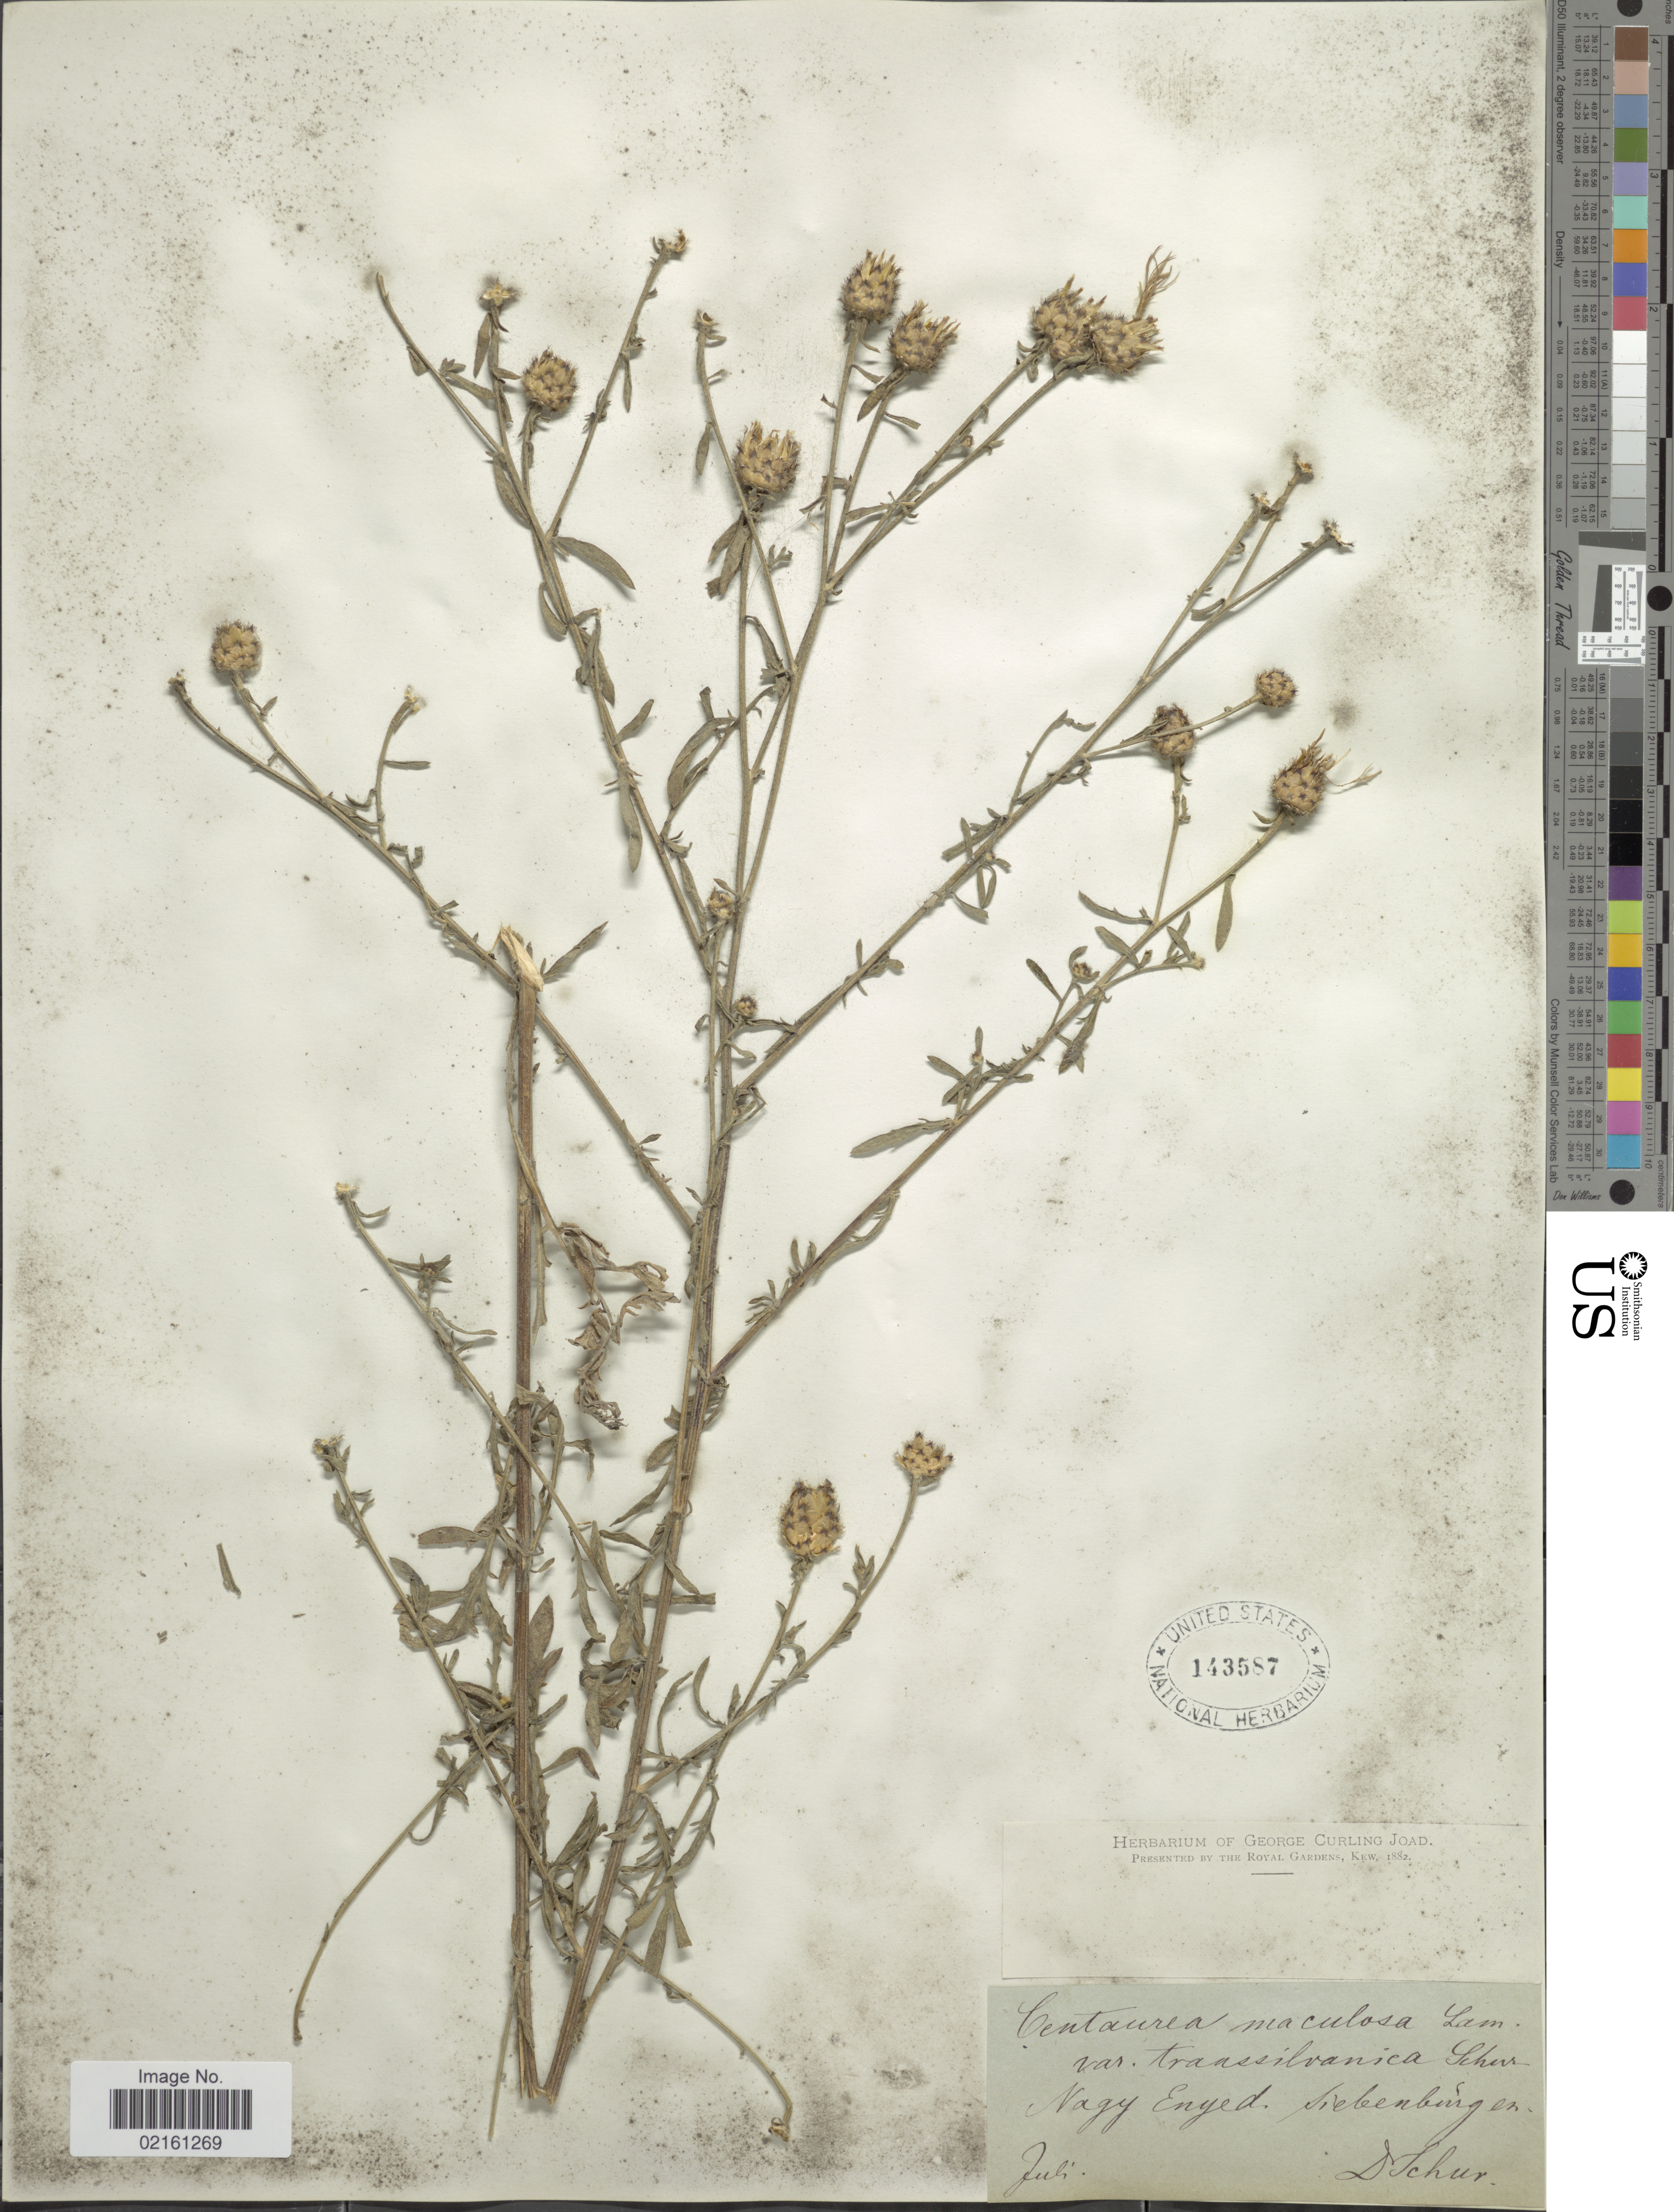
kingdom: Plantae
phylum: Tracheophyta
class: Magnoliopsida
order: Asterales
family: Asteraceae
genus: Centaurea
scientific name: Centaurea stoebe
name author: L.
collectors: Schur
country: Romania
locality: Nagy Enyed, Siebenbürgen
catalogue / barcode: US 143587